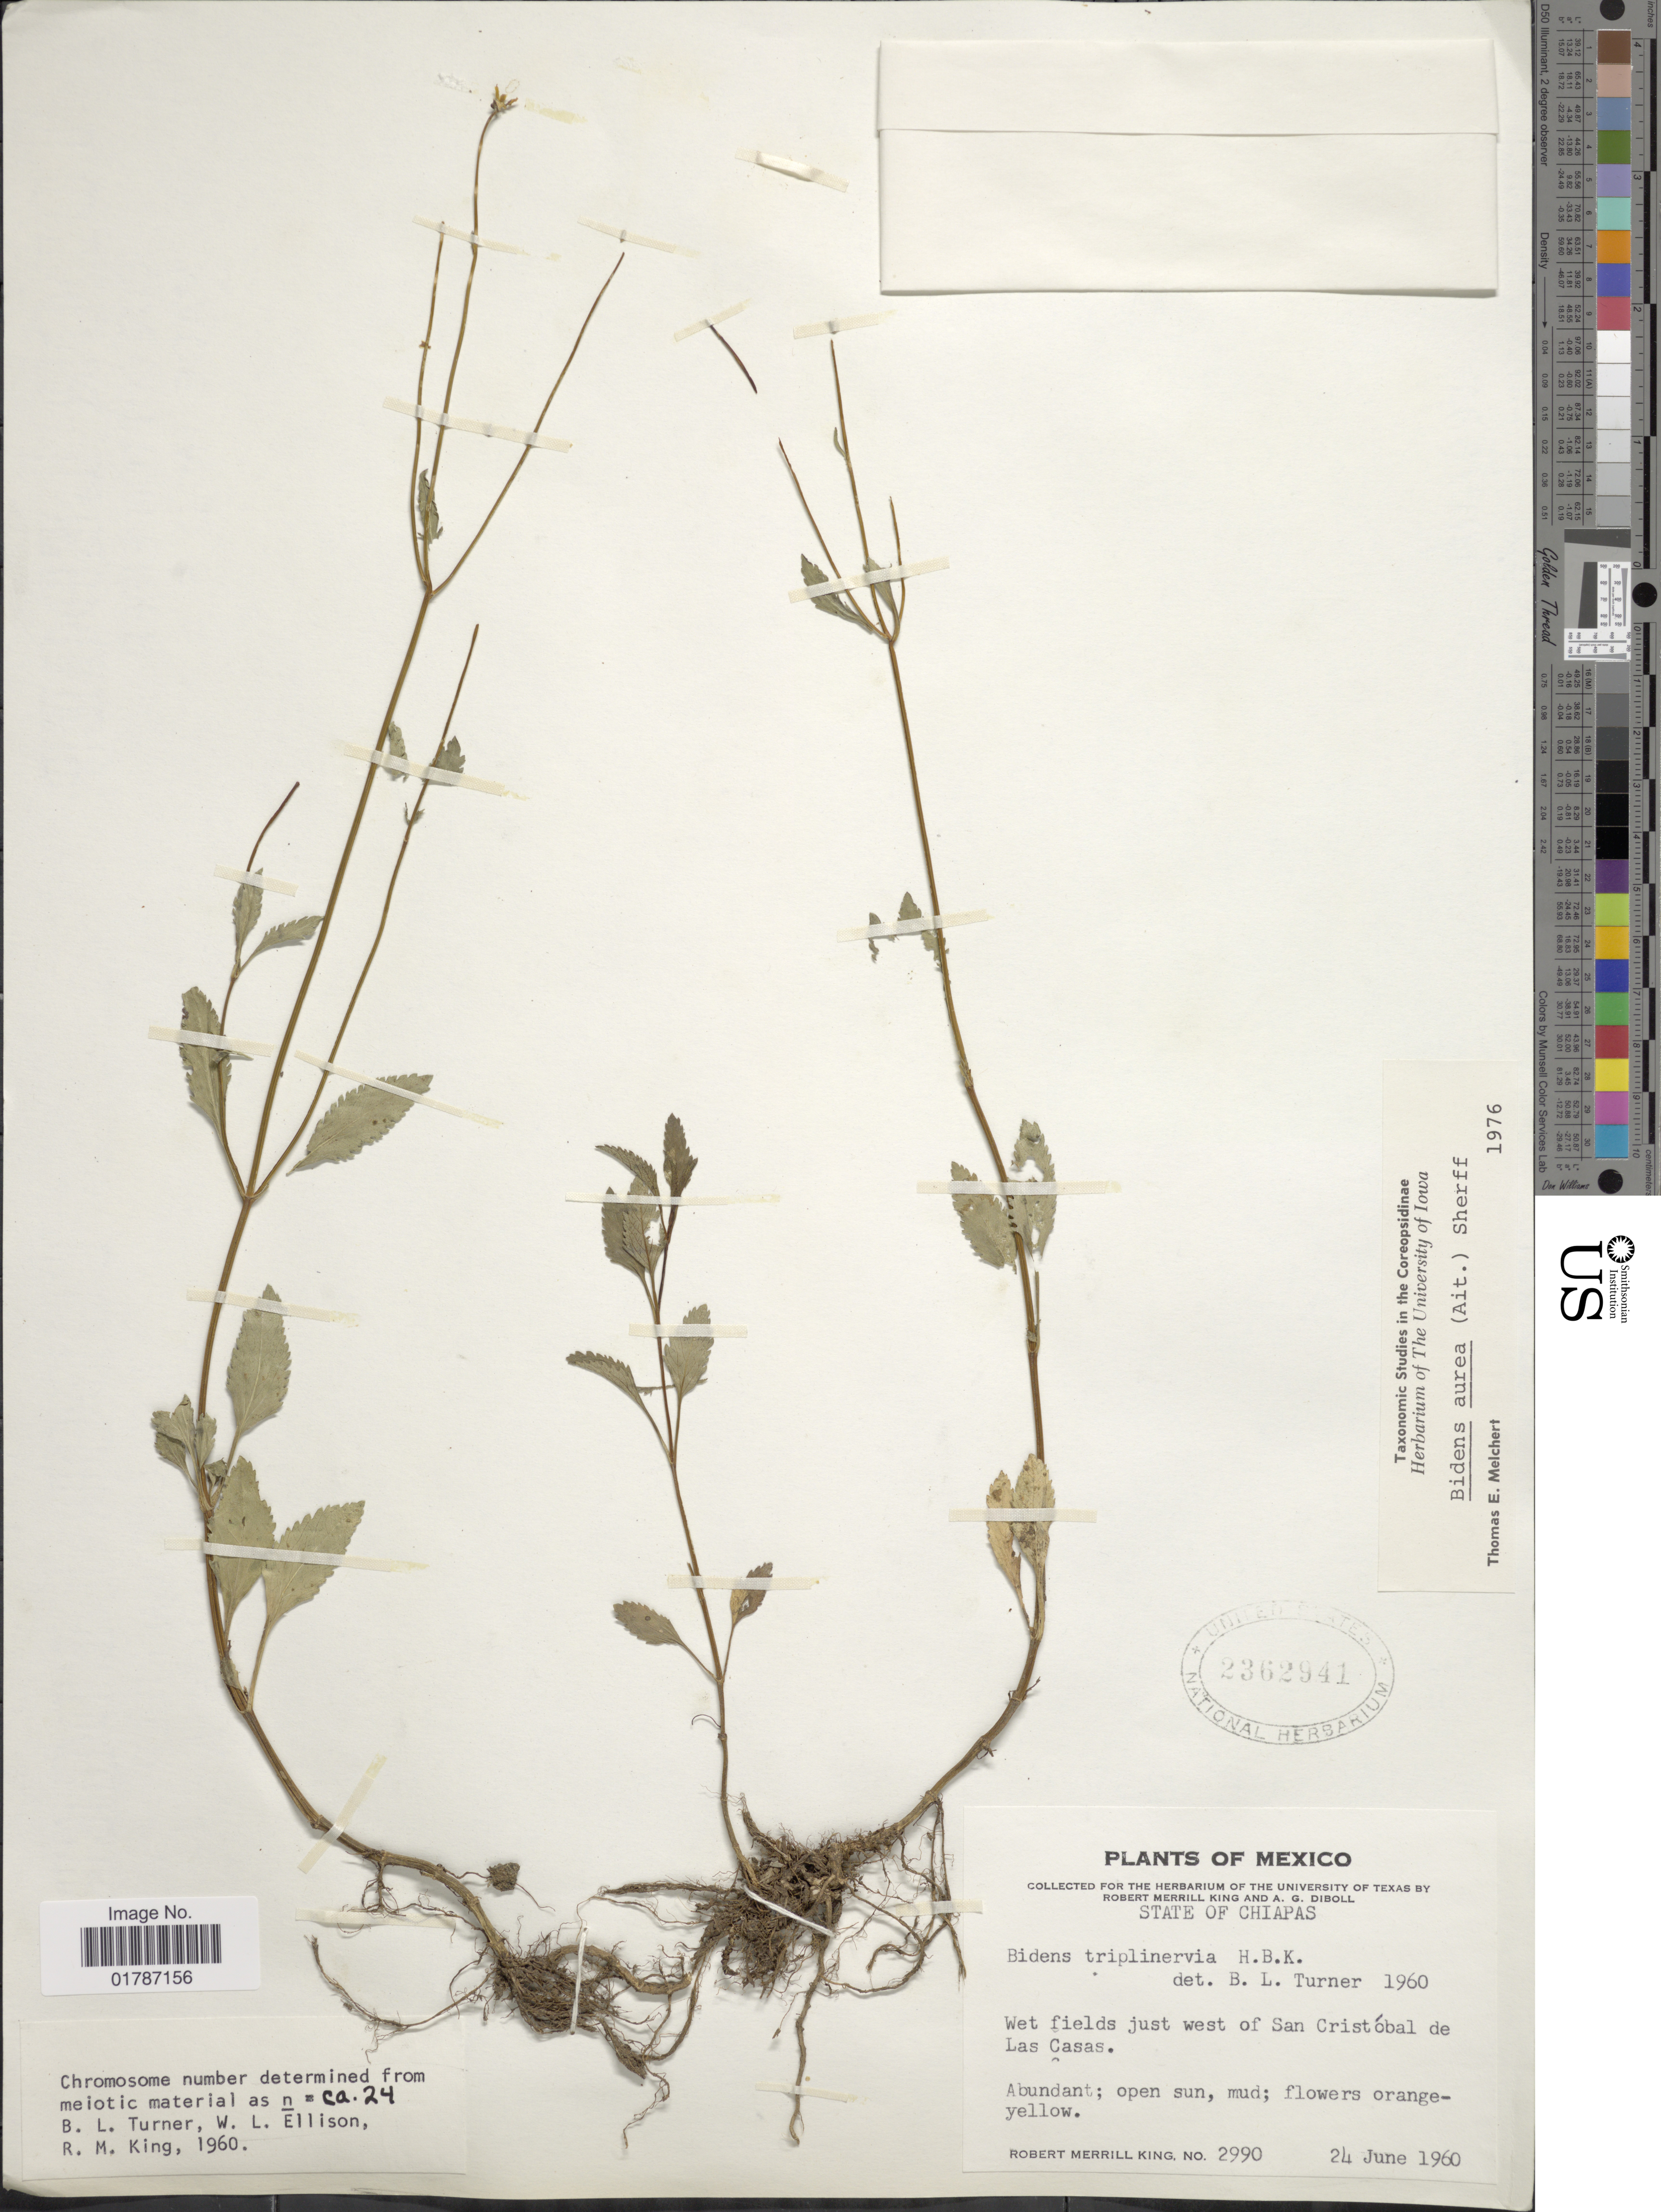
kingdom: Plantae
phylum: Tracheophyta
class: Magnoliopsida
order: Asterales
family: Asteraceae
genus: Bidens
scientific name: Bidens aurea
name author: (Aiton) Sherff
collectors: R. M. King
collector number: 2990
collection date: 1960-06-24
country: Mexico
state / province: Chiapas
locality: State of Chiapas, Wet fields just west of San Cristobal de Las Casas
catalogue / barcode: US 2362941